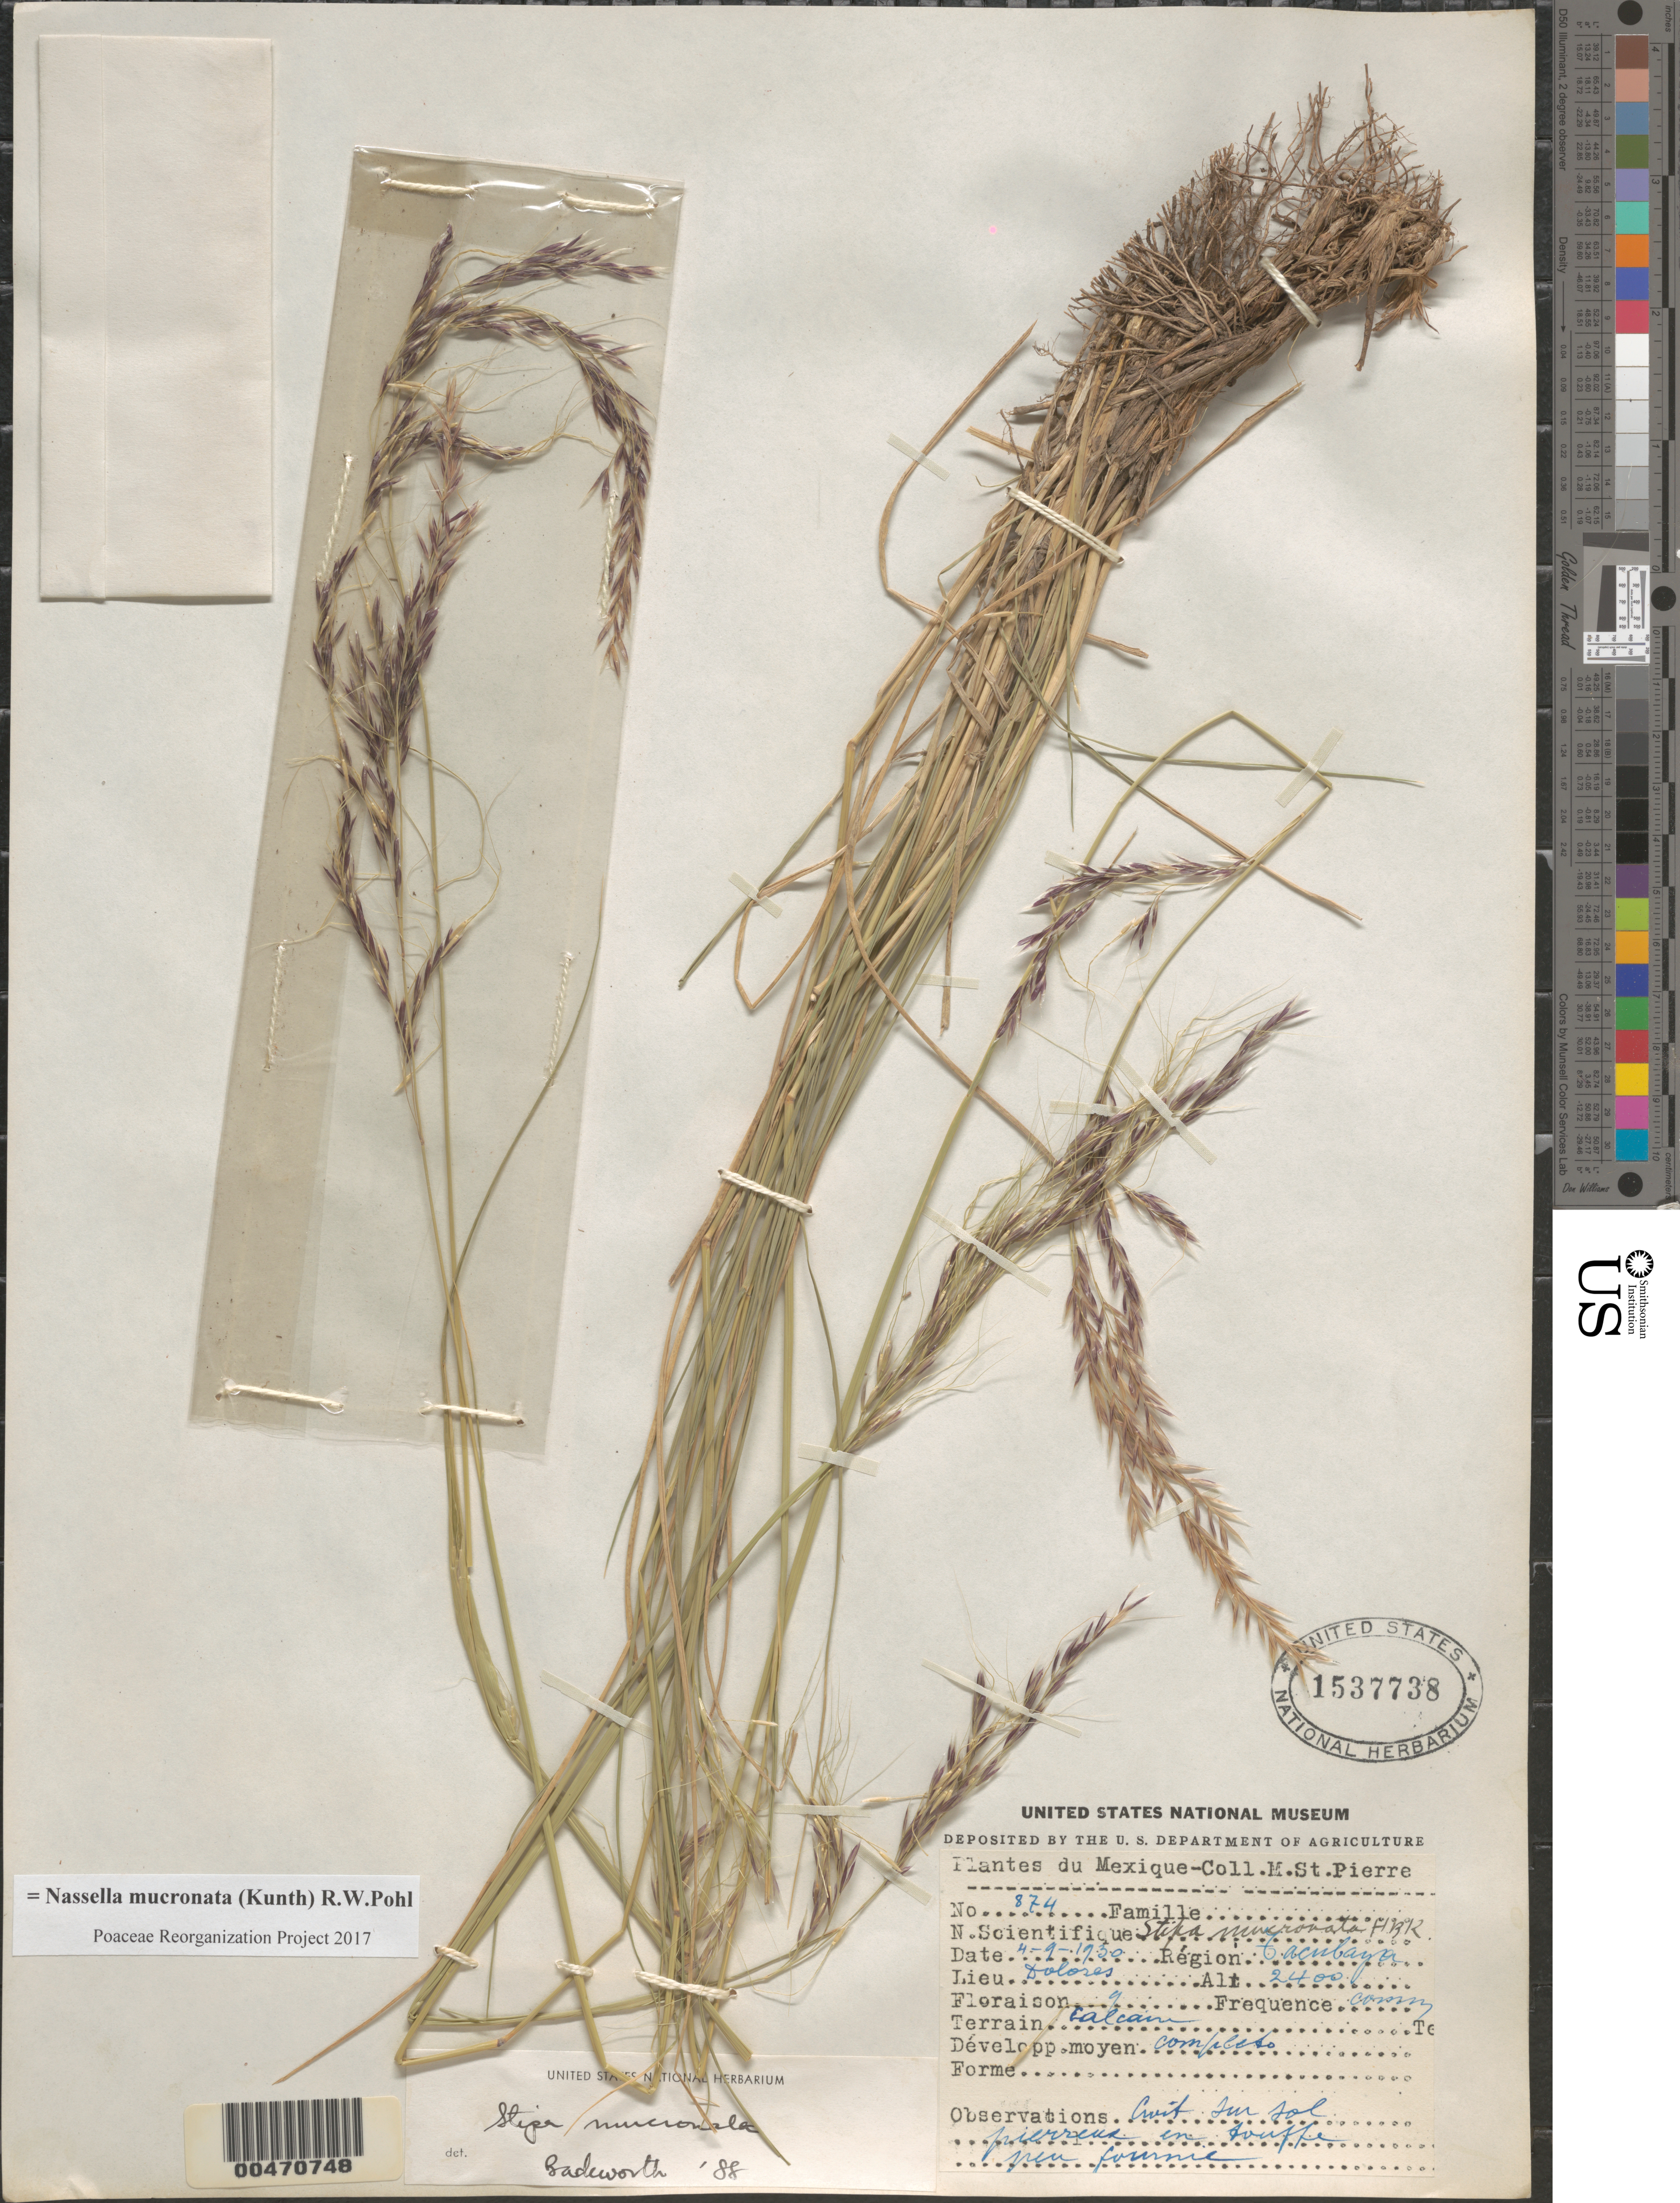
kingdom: Plantae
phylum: Tracheophyta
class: Liliopsida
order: Poales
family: Poaceae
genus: Stipa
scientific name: Stipa mucronata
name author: Kunth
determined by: Barkworth, M. E.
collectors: M. Saint-Pierre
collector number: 874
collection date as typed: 4 Sep 1930 or 9 Apr 1930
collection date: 1930-04-09 or 1930-09-04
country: Mexico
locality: Tacubaya, Dolores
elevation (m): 2400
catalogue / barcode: US 1537738